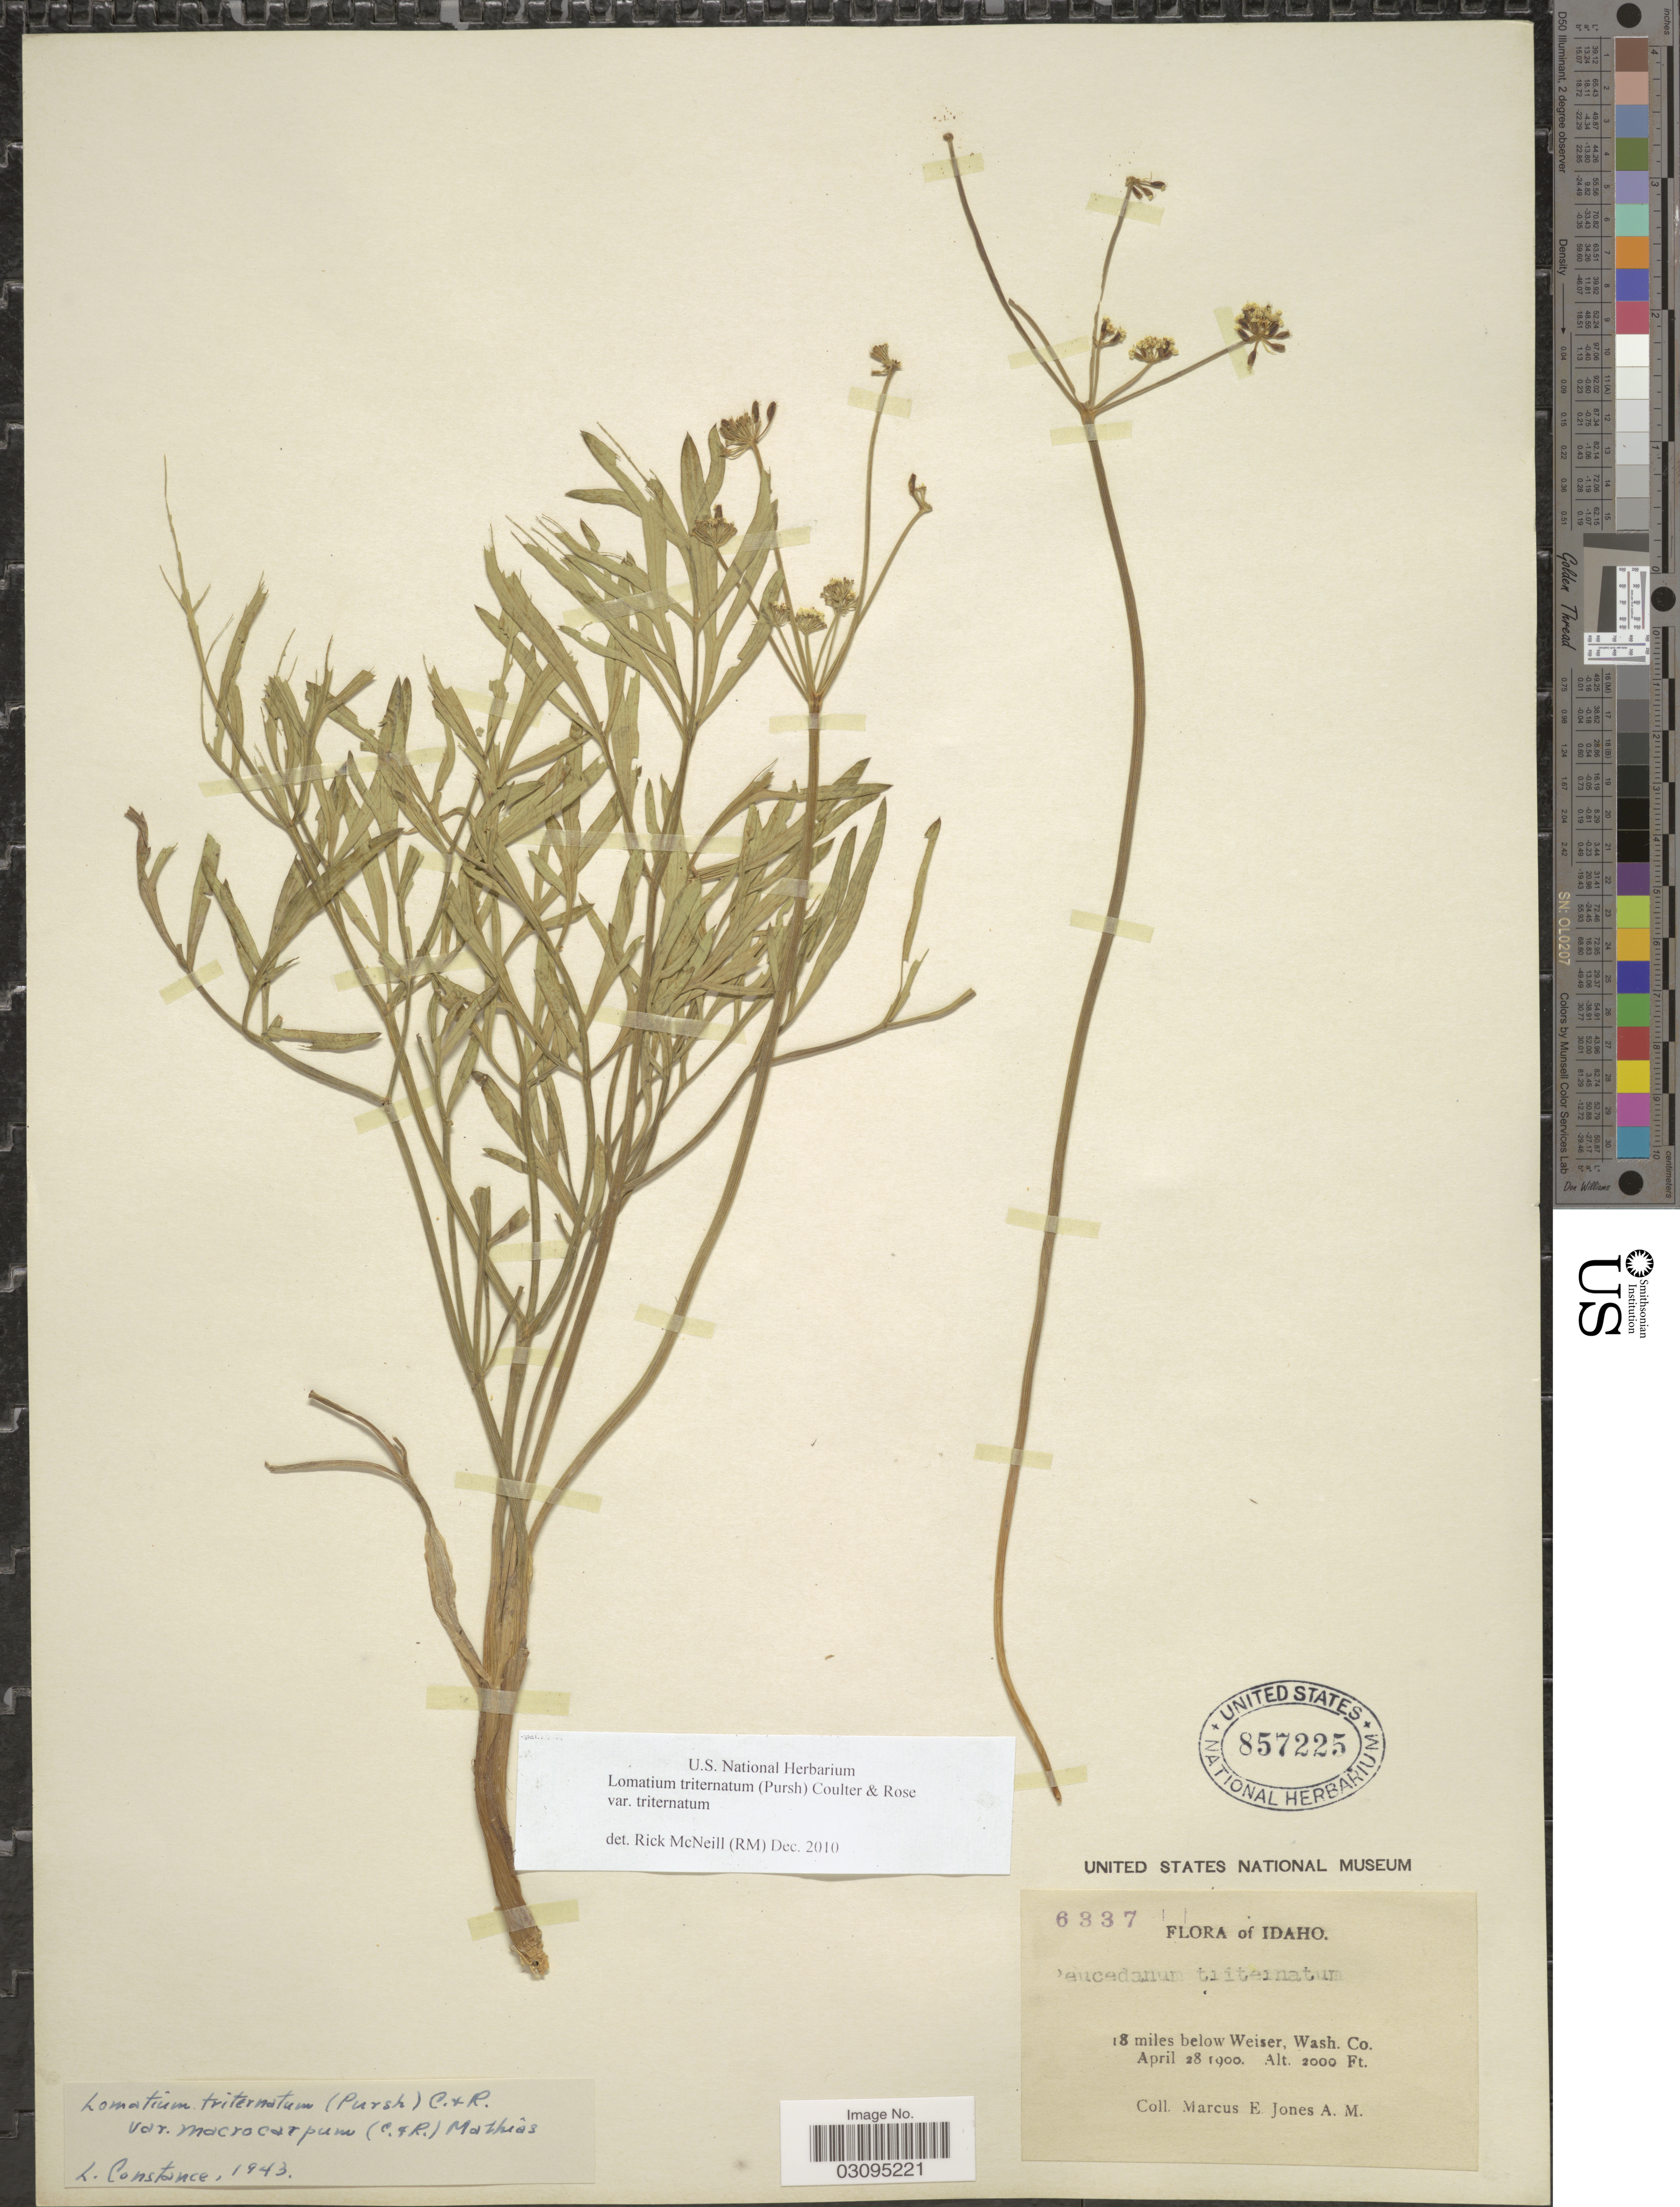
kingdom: Plantae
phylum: Tracheophyta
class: Magnoliopsida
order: Apiales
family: Apiaceae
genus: Lomatium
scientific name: Lomatium triternatum var. triternatum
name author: (Pursh) J.M. Coult. & Rose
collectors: M. E. Jones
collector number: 6337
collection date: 1900-04-28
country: United States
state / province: Idaho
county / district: Washington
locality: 18 miles below Weiser, Wash. Co.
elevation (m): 610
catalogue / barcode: US 857225